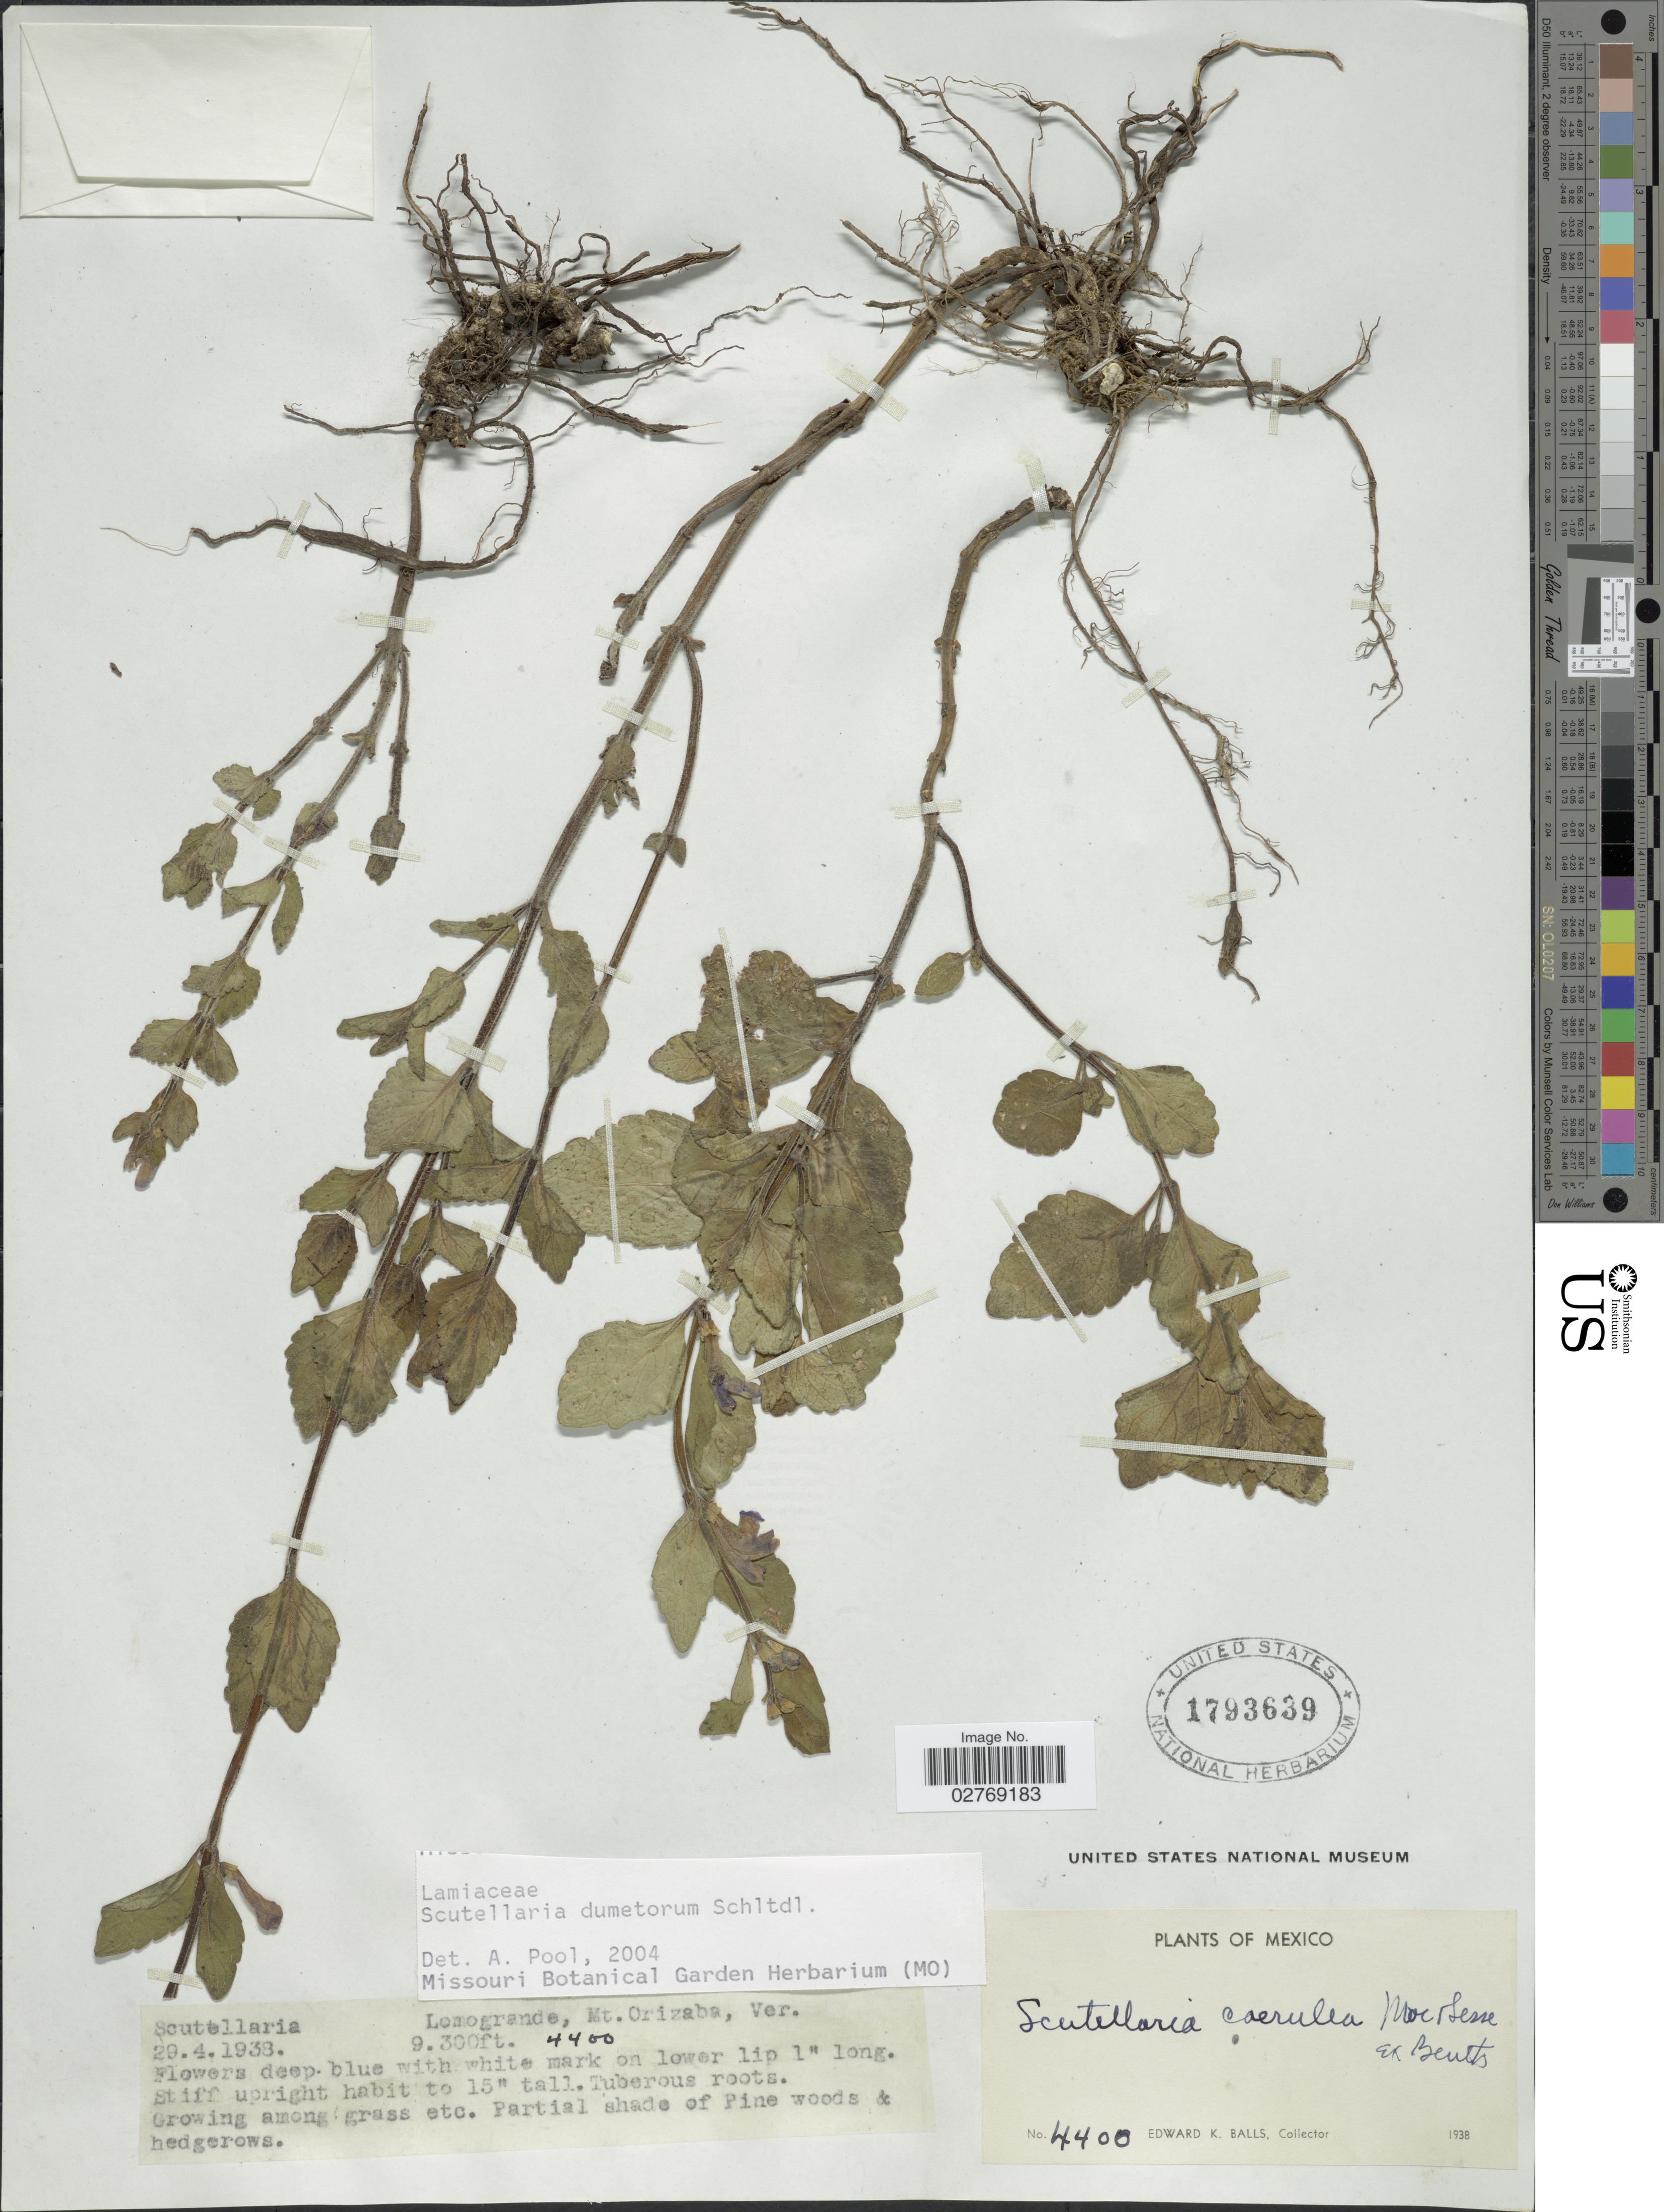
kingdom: Plantae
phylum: Tracheophyta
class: Magnoliopsida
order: Lamiales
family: Lamiaceae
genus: Scutellaria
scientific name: Scutellaria dumetorum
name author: Schltdl.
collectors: E. K. Balls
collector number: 4400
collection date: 1938-04-29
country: Mexico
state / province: Veracruz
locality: Lomogrande, Mt. Orizaba, Ver.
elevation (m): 2835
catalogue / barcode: US 1793639